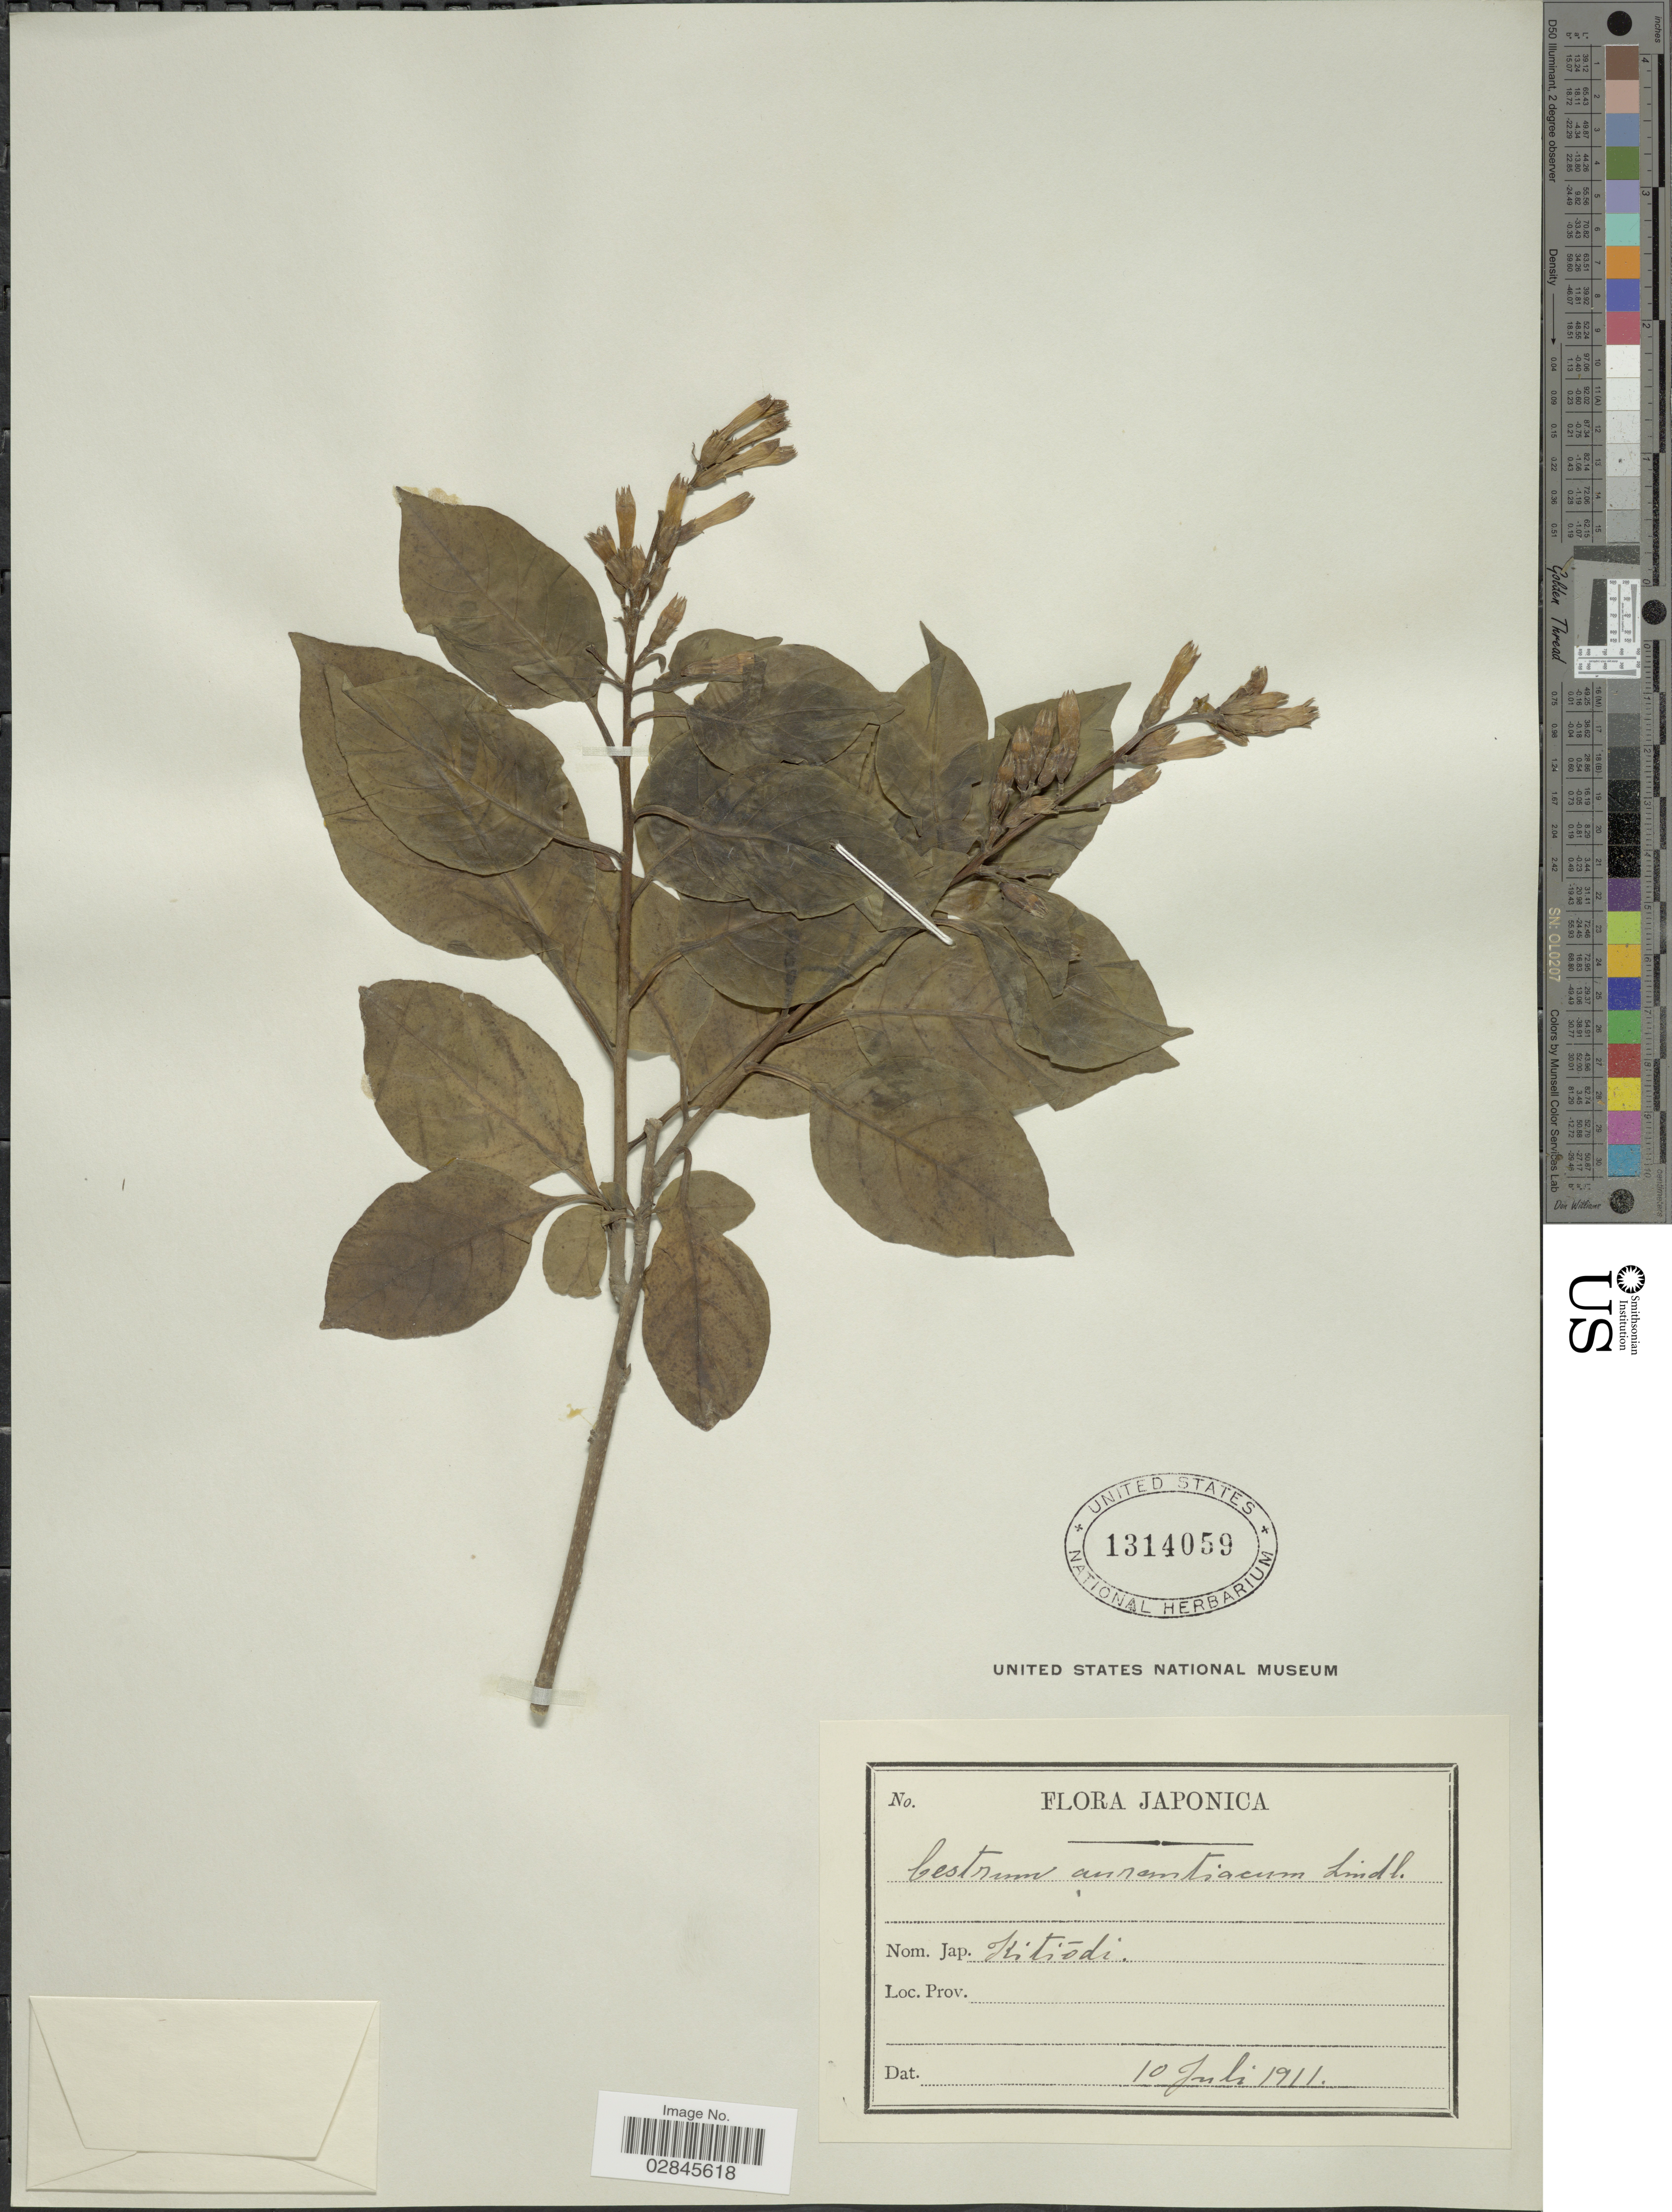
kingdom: Plantae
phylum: Tracheophyta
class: Magnoliopsida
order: Solanales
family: Solanaceae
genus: Cestrum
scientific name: Cestrum aurantiacum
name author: Lindley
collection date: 1911-07-10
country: Japan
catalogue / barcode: US 1314059